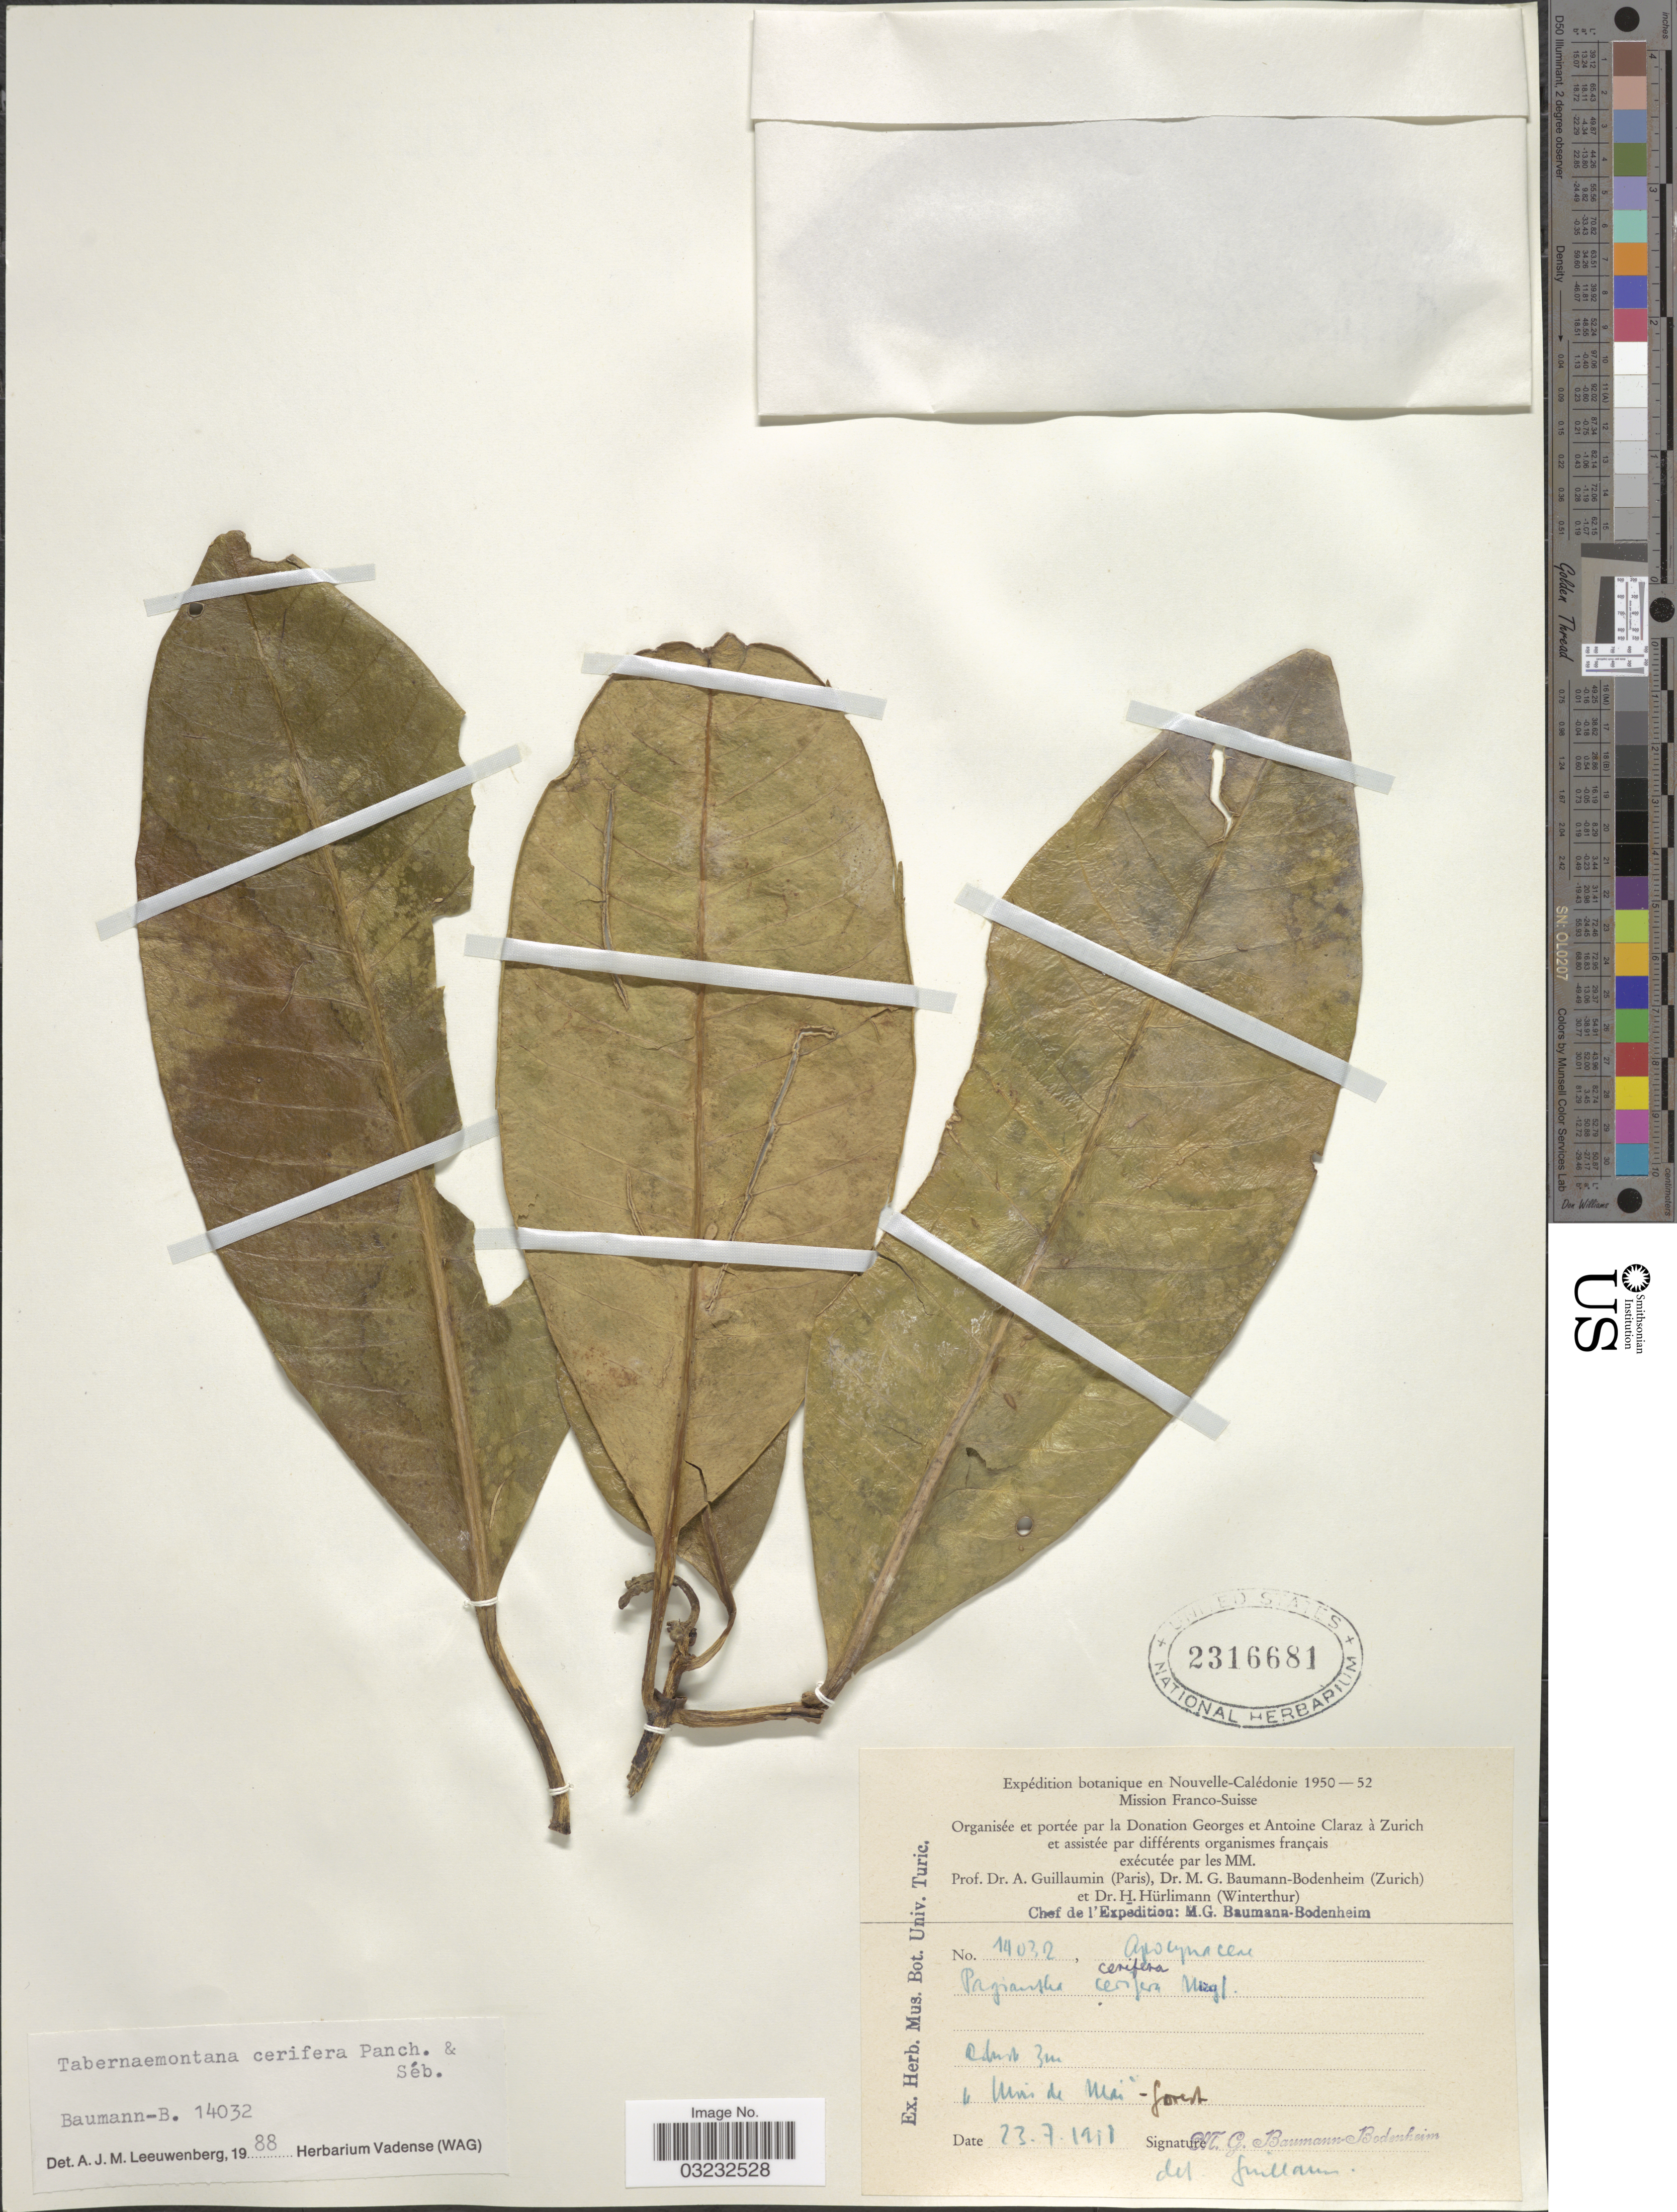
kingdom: Plantae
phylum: Tracheophyta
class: Magnoliopsida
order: Gentianales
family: Apocynaceae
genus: Tabernaemontana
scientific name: Tabernaemontana cerifera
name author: Pancher & Sebert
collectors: M. G. Baumann-Bodenheim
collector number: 14032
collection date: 1951-07-23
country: New Caledonia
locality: Mois de Mai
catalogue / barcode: US 2316681